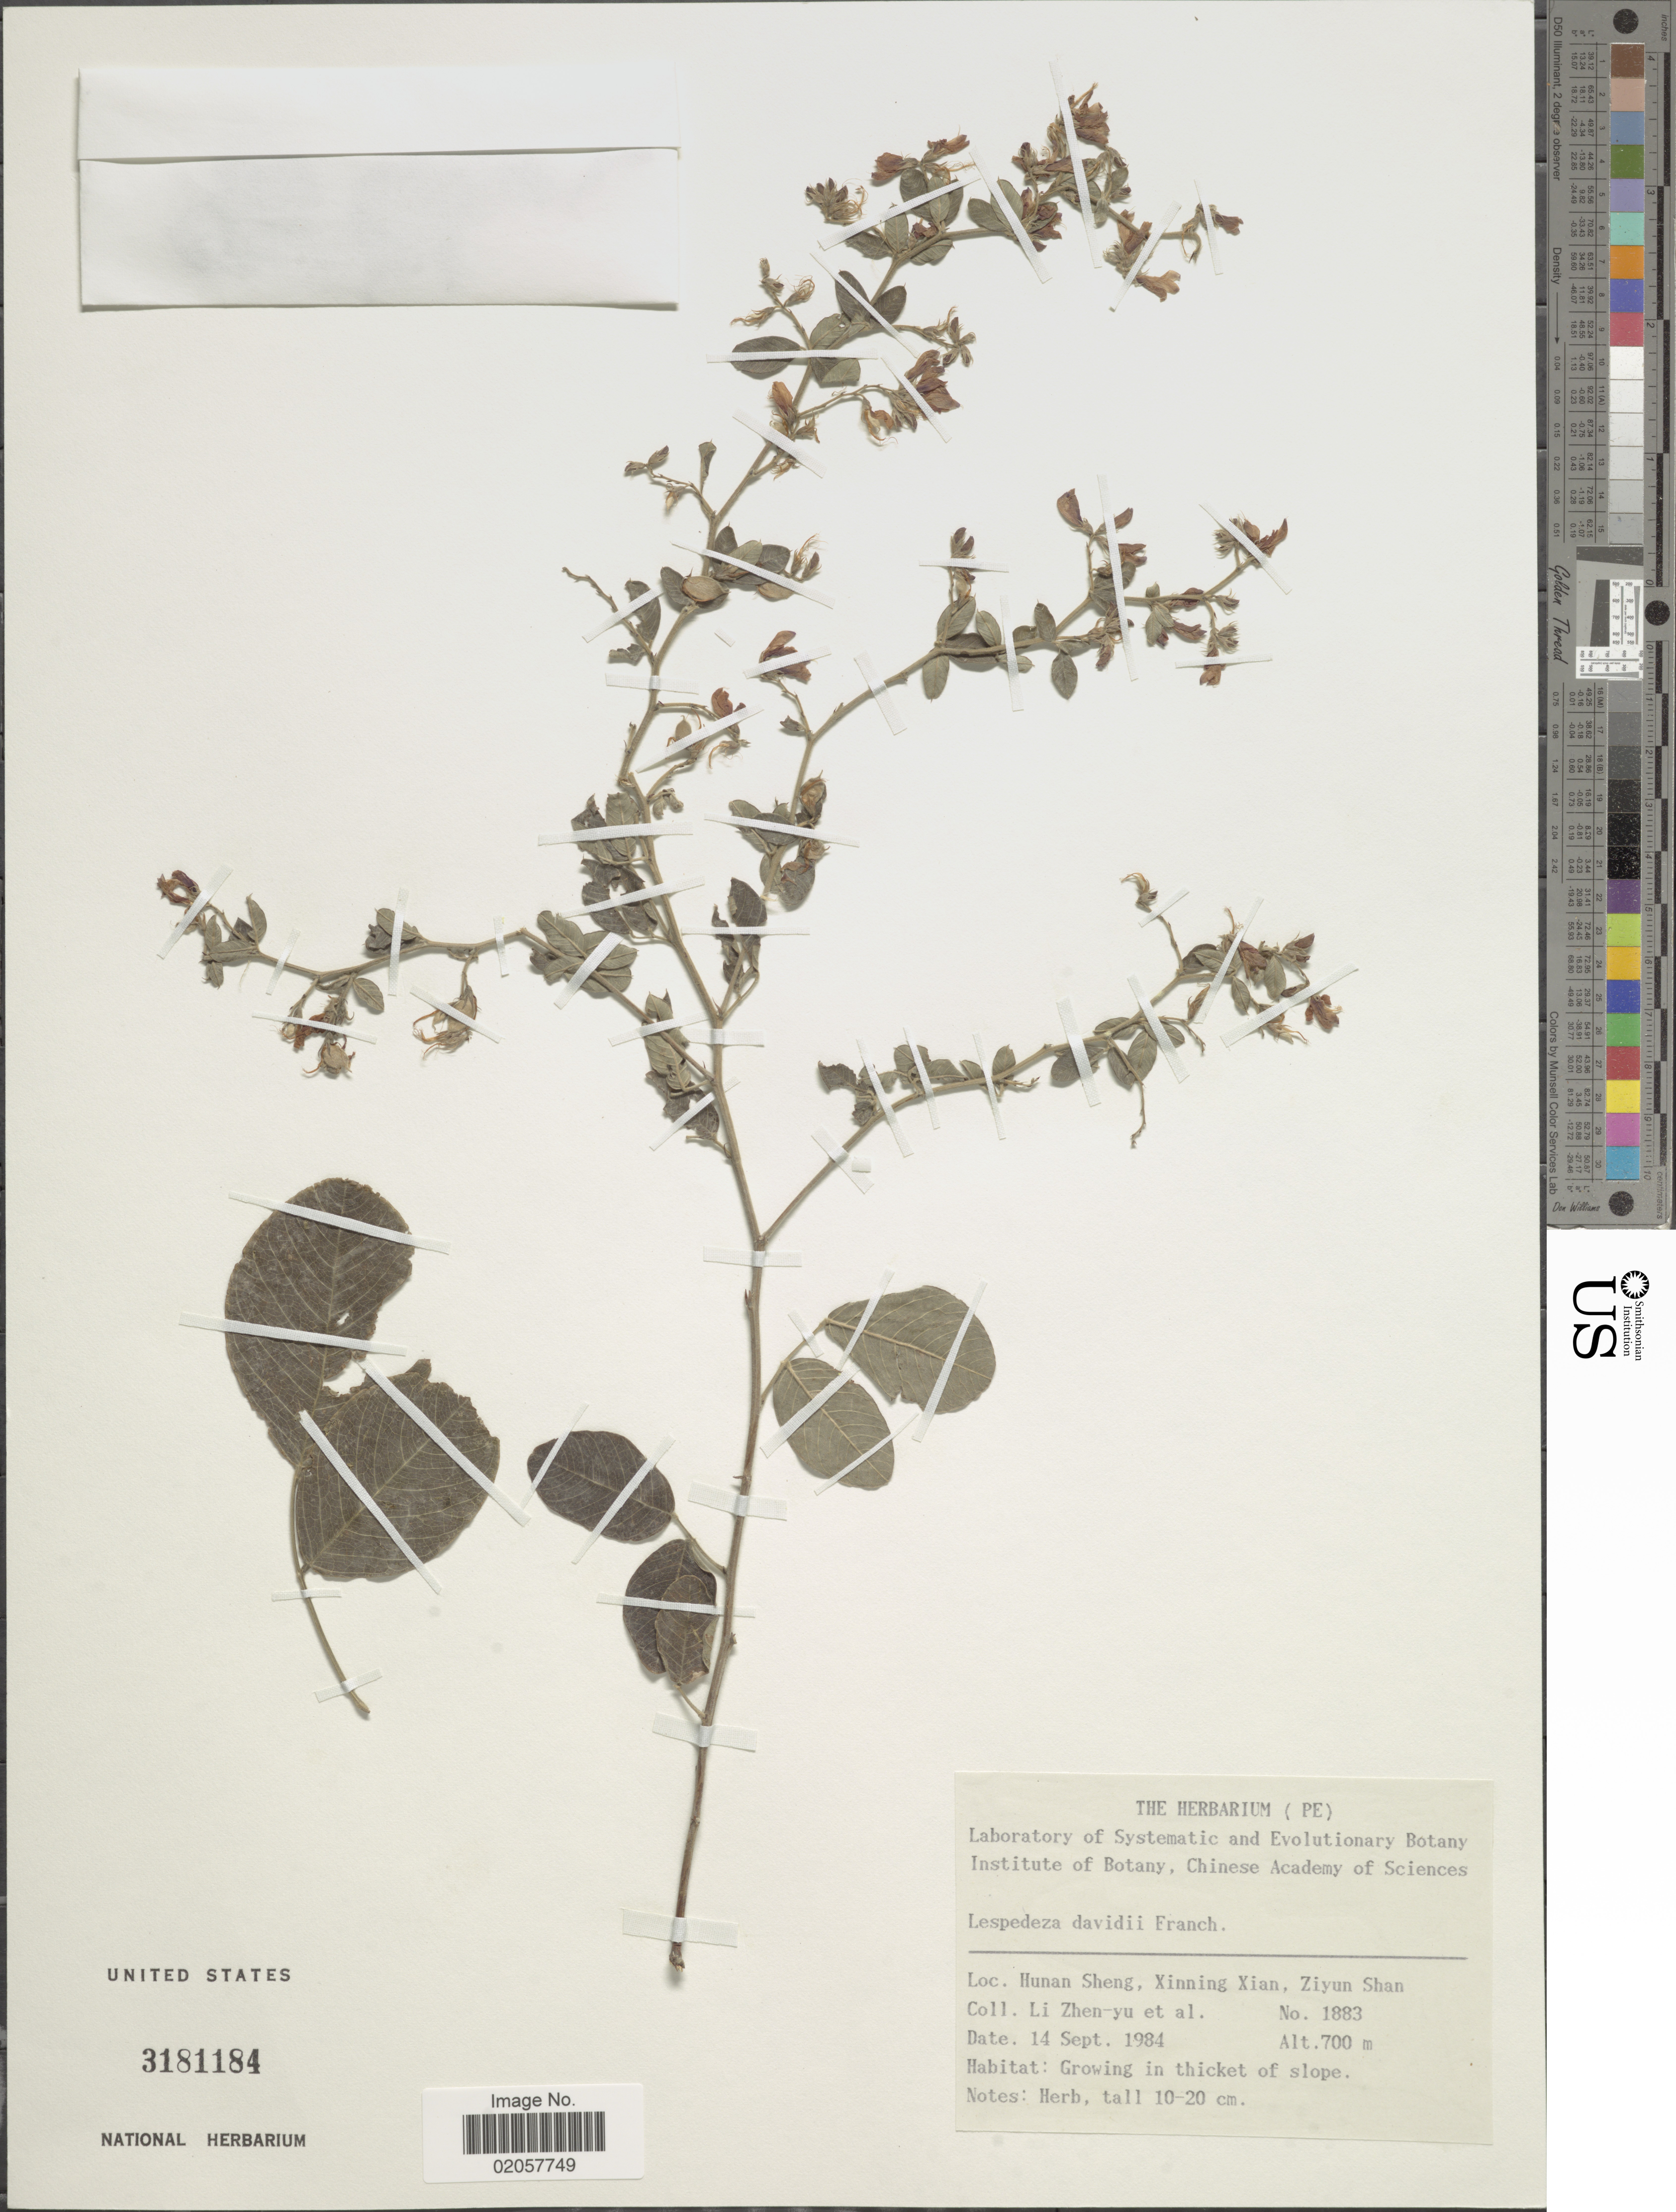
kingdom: Plantae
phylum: Tracheophyta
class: Magnoliopsida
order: Fabales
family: Fabaceae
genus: Lespedeza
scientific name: Lespedeza davidii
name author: Franch.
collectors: Z. Y. Li & et al.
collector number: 1883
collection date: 1984-09-14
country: China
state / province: Hunan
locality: Hunan Sheng, Xinning Xian, Ziyun Shan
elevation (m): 700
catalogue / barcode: US 3181184